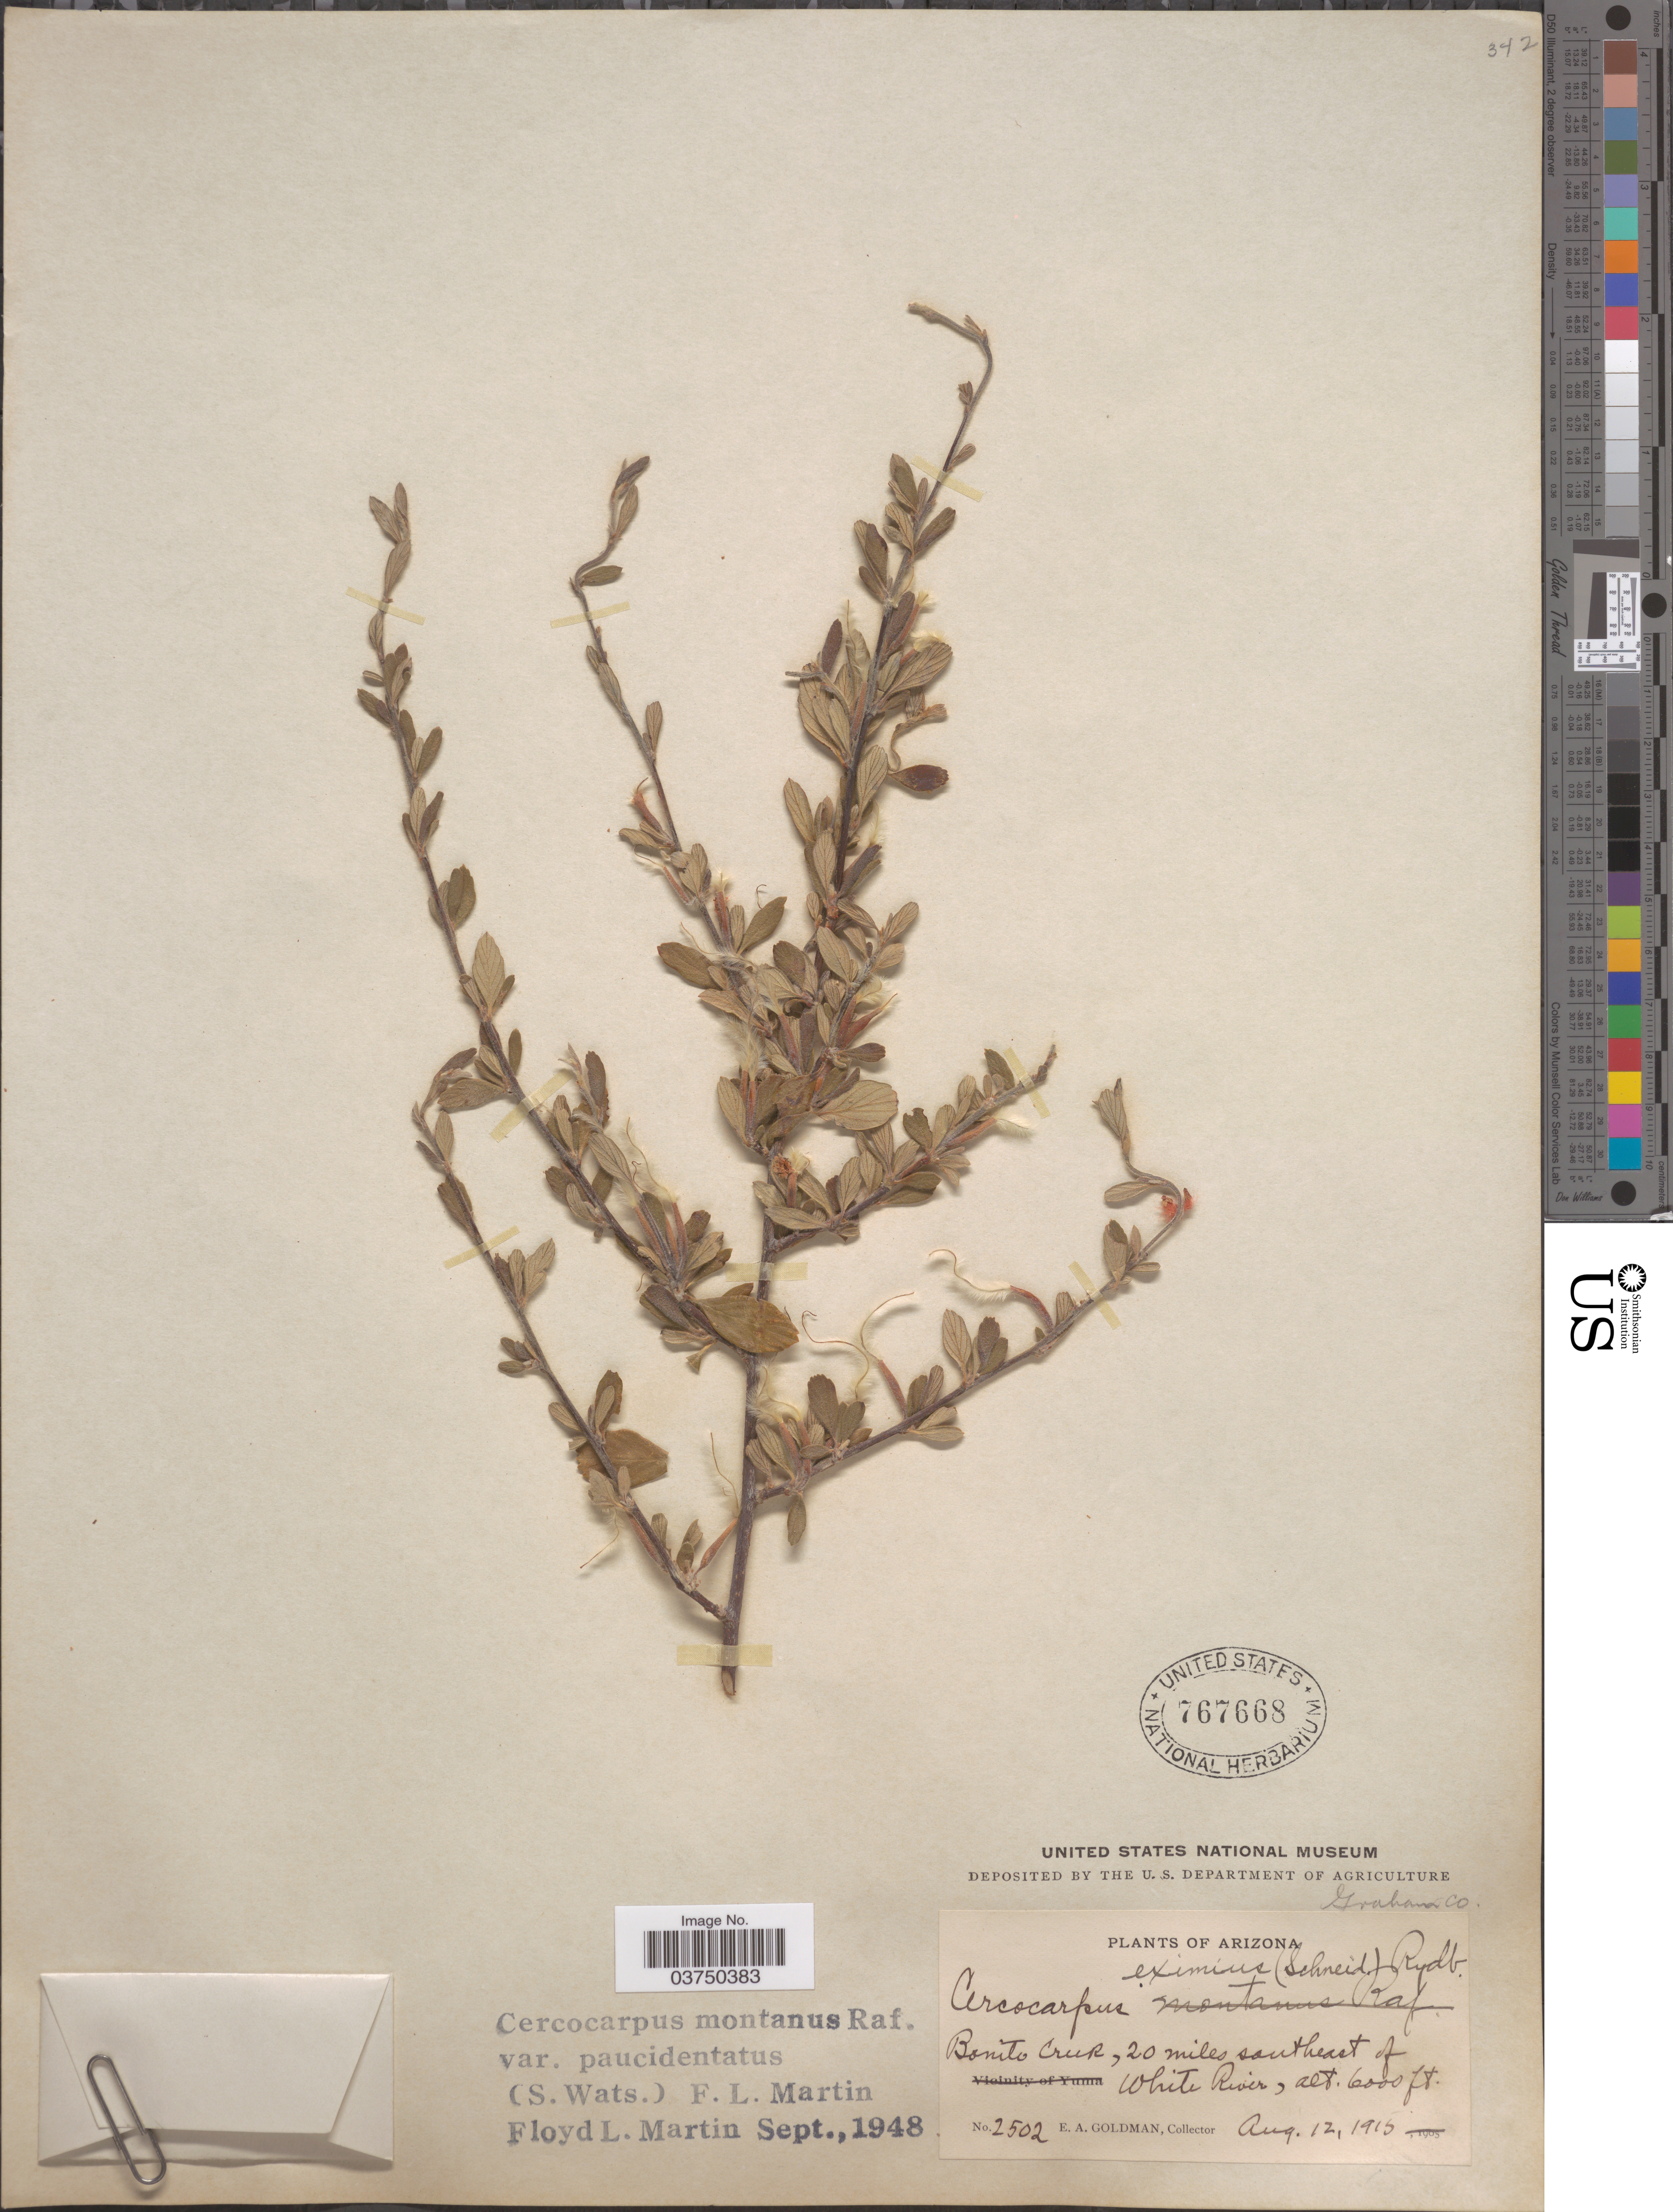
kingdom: Plantae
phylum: Tracheophyta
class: Magnoliopsida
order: Rosales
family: Rosaceae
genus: Cercocarpus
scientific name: Cercocarpus montanus var. paucidentatus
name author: (S. Watson) F.L. Martin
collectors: E. A. Goldman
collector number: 2502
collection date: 1915-08-12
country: United States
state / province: Arizona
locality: Bonito Creek, 20 miles southeast of White River.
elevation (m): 1829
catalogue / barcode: US 767668